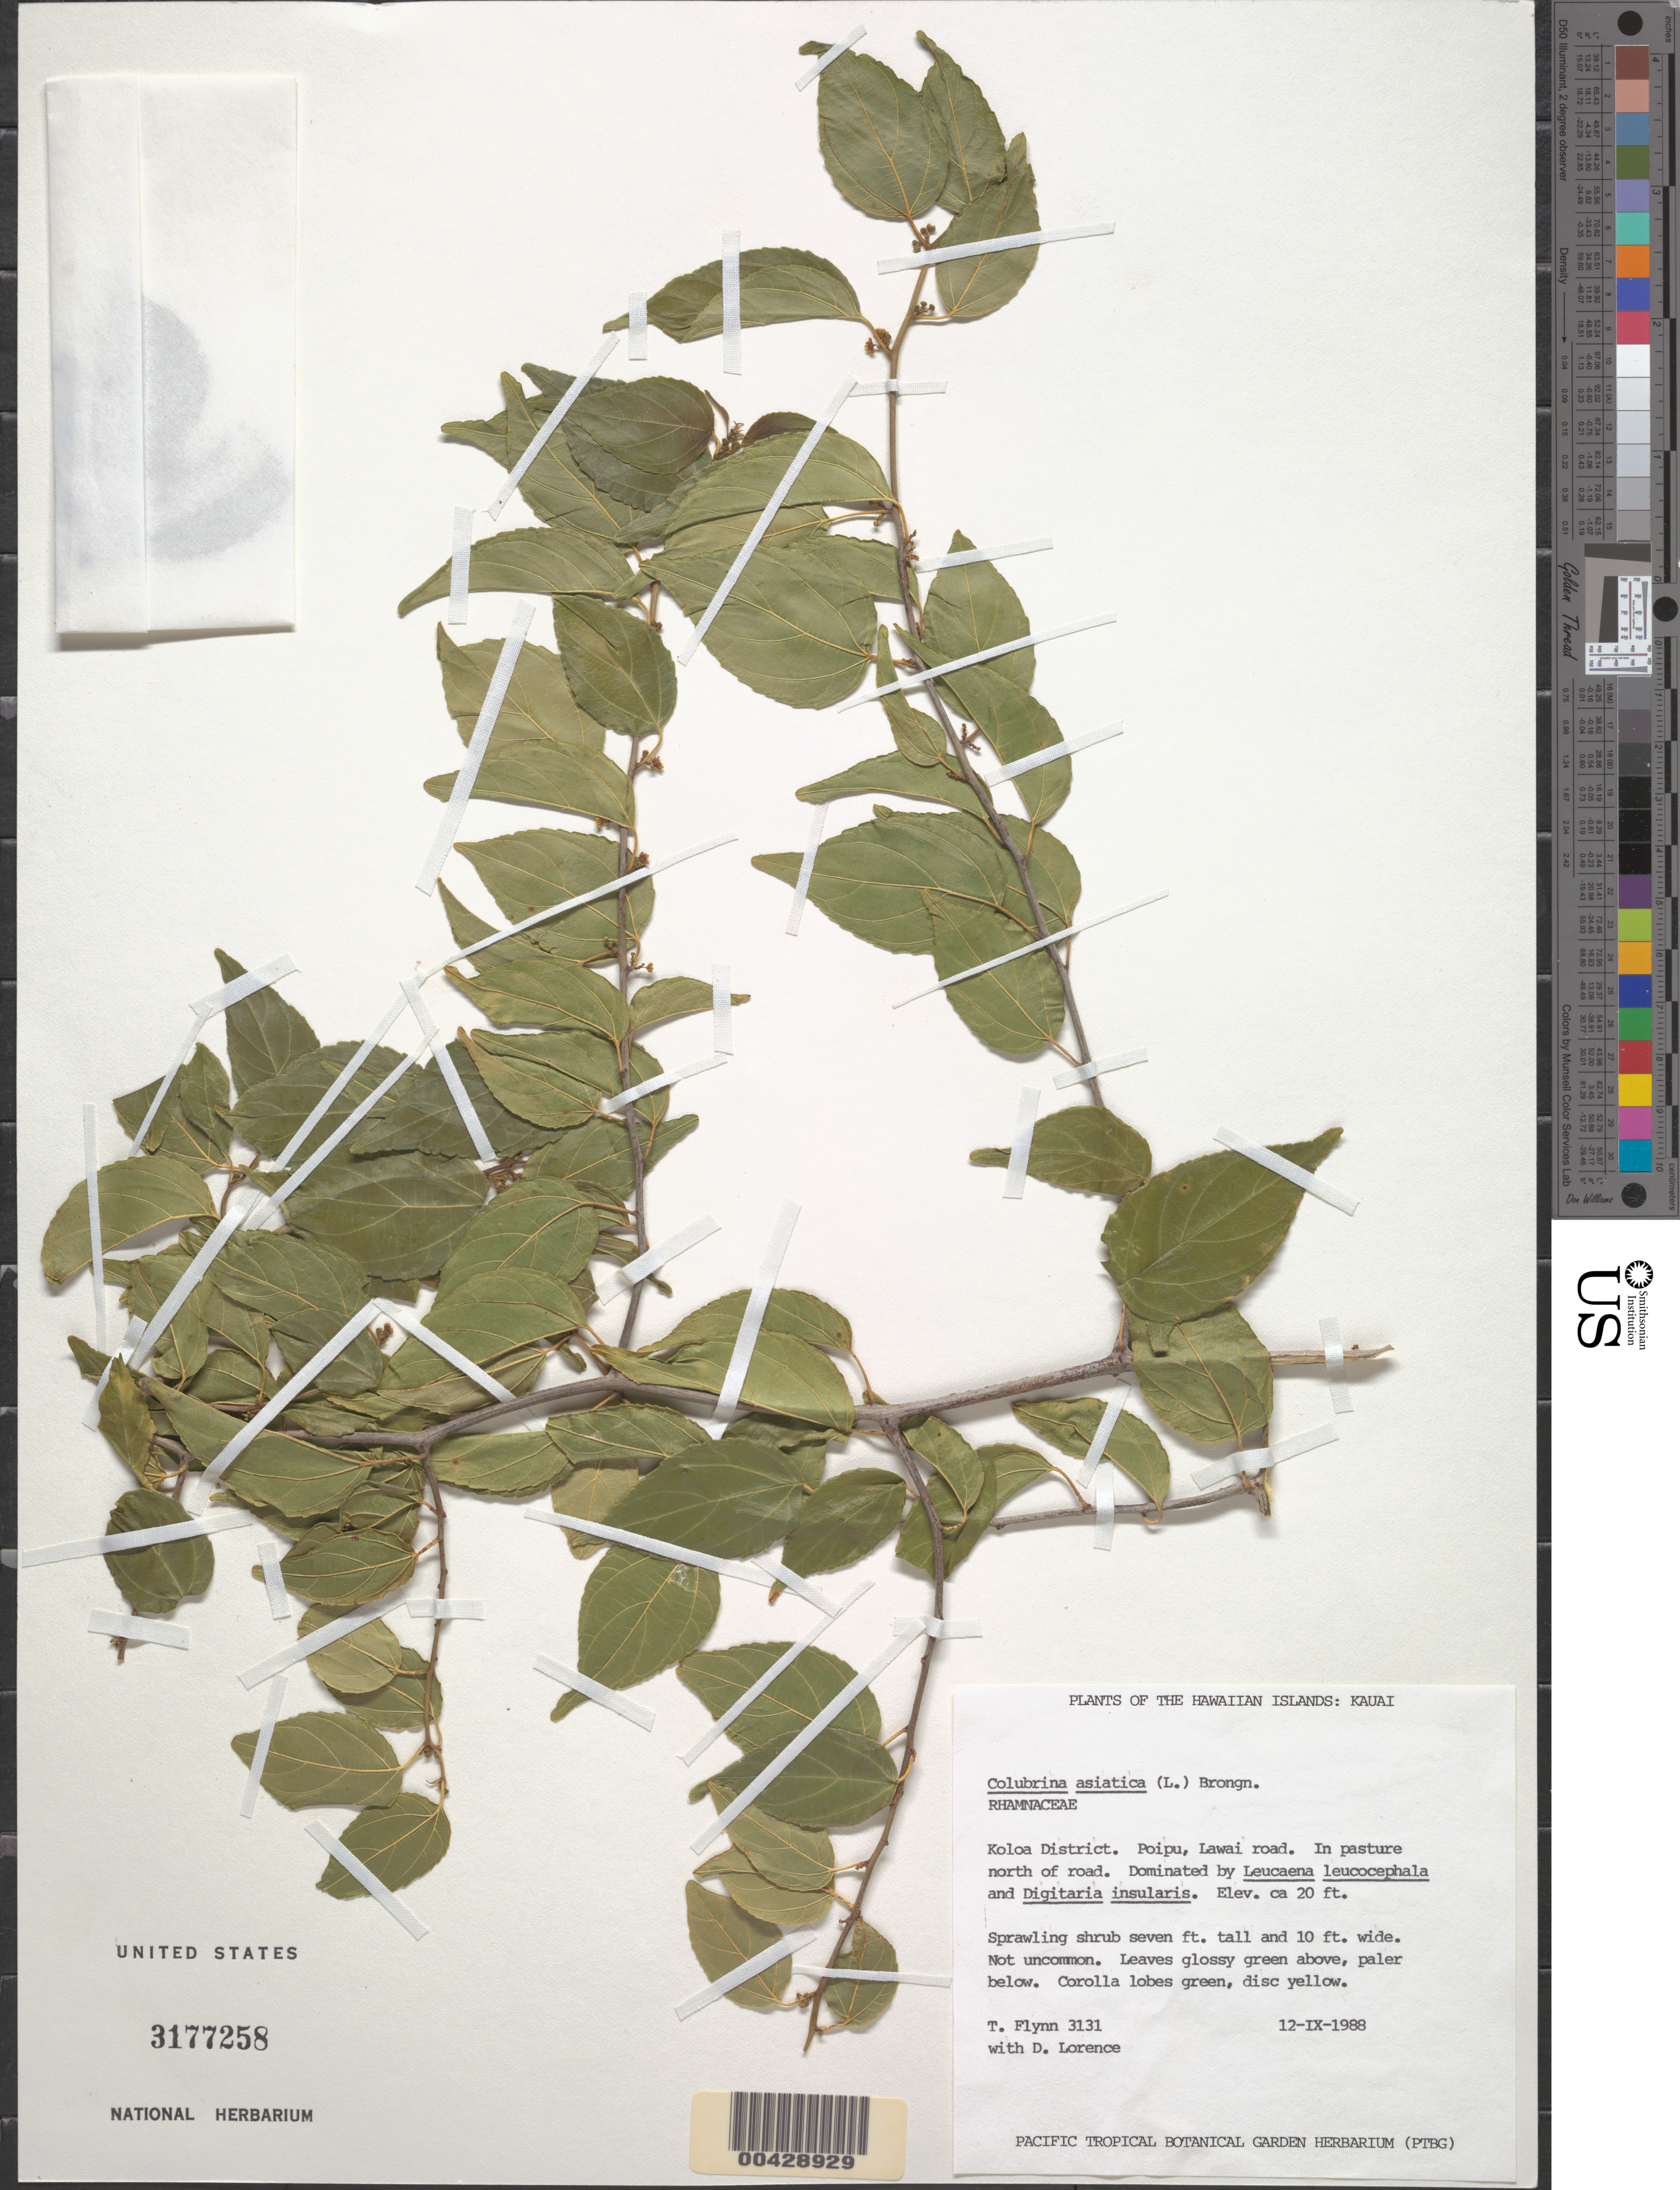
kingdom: Plantae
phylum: Tracheophyta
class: Magnoliopsida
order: Rosales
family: Rhamnaceae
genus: Colubrina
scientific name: Colubrina asiatica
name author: (L.) Brongn.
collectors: T. W. Flynn & D. Lorence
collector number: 3131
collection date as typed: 12 Sep 1988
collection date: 1988-09-12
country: United States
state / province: Hawaii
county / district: Kauai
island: Kaua'i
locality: Koloa District. Poipu, Lawai Road.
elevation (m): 6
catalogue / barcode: US 3177258